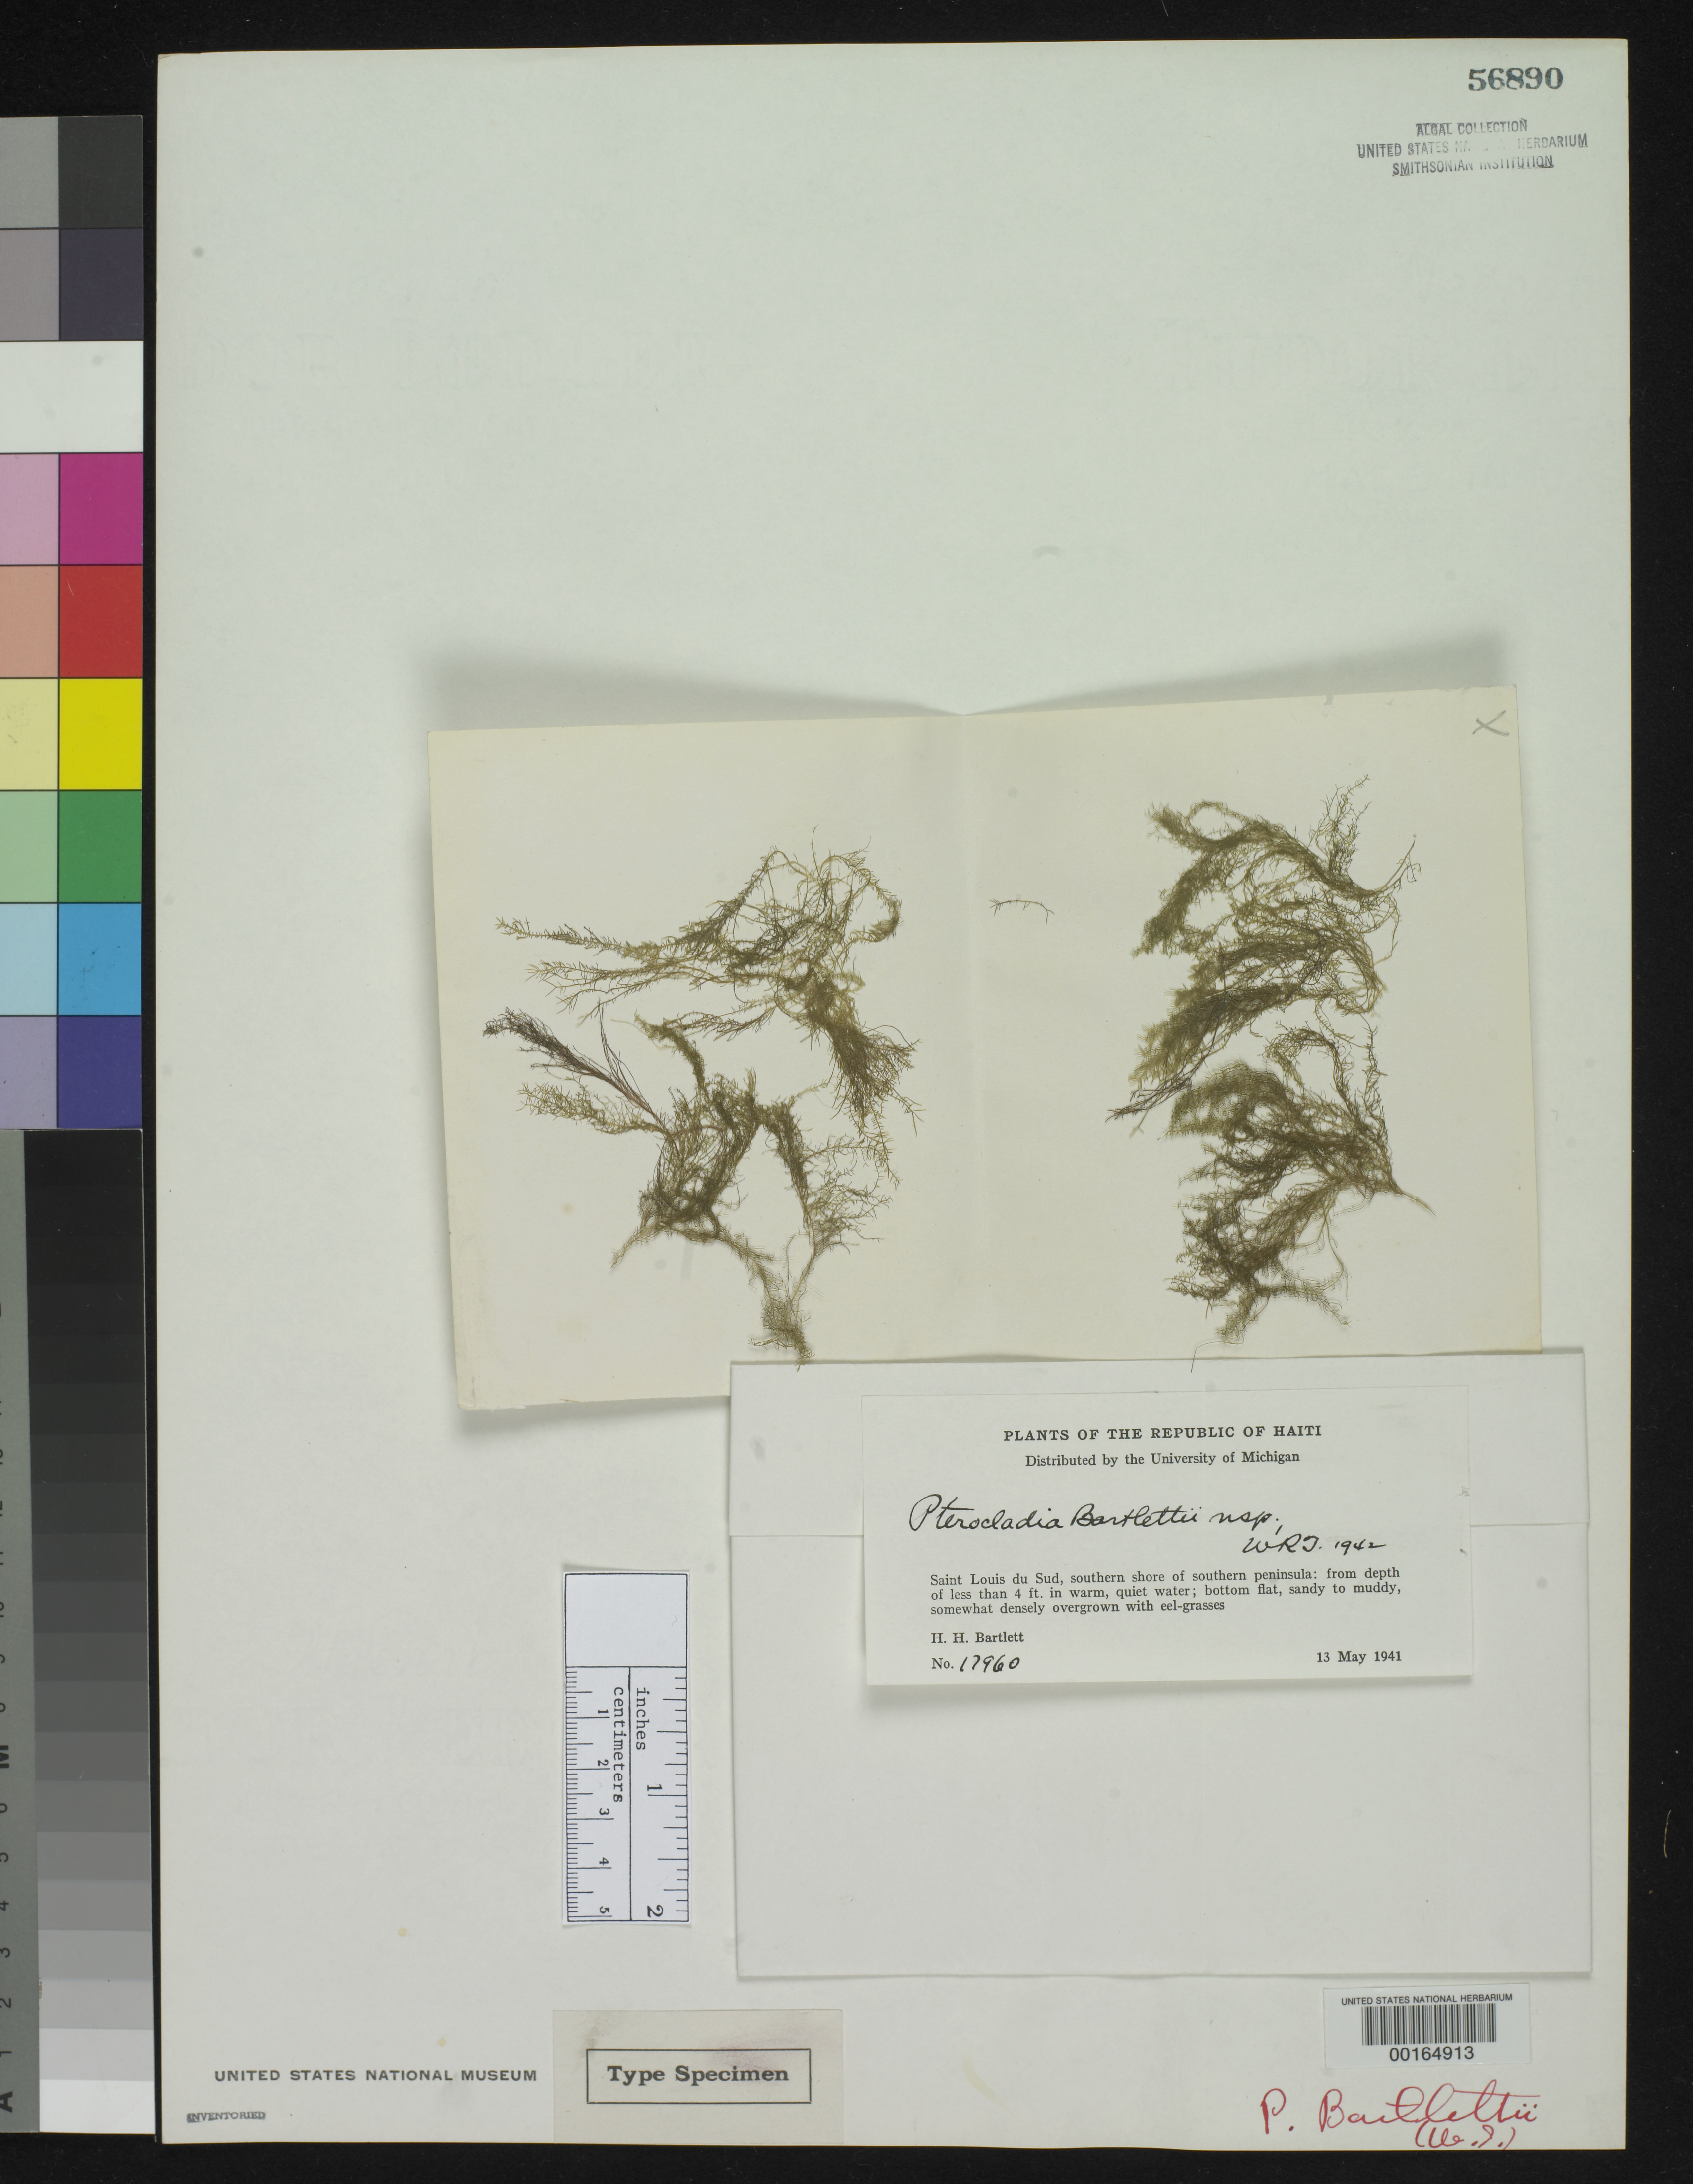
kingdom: Plantae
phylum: Rhodophyta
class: Florideophyceae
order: Gelidiales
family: Pterocladiaceae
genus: Pterocladia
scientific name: Pterocladia bartlettii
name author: W.R. Taylor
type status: Isotype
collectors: H. H. Bartlett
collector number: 17960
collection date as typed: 13 May 1941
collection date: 1941-05-13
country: Haiti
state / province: Sud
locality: Saint-Louis-du-Sud.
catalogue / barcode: US 56890